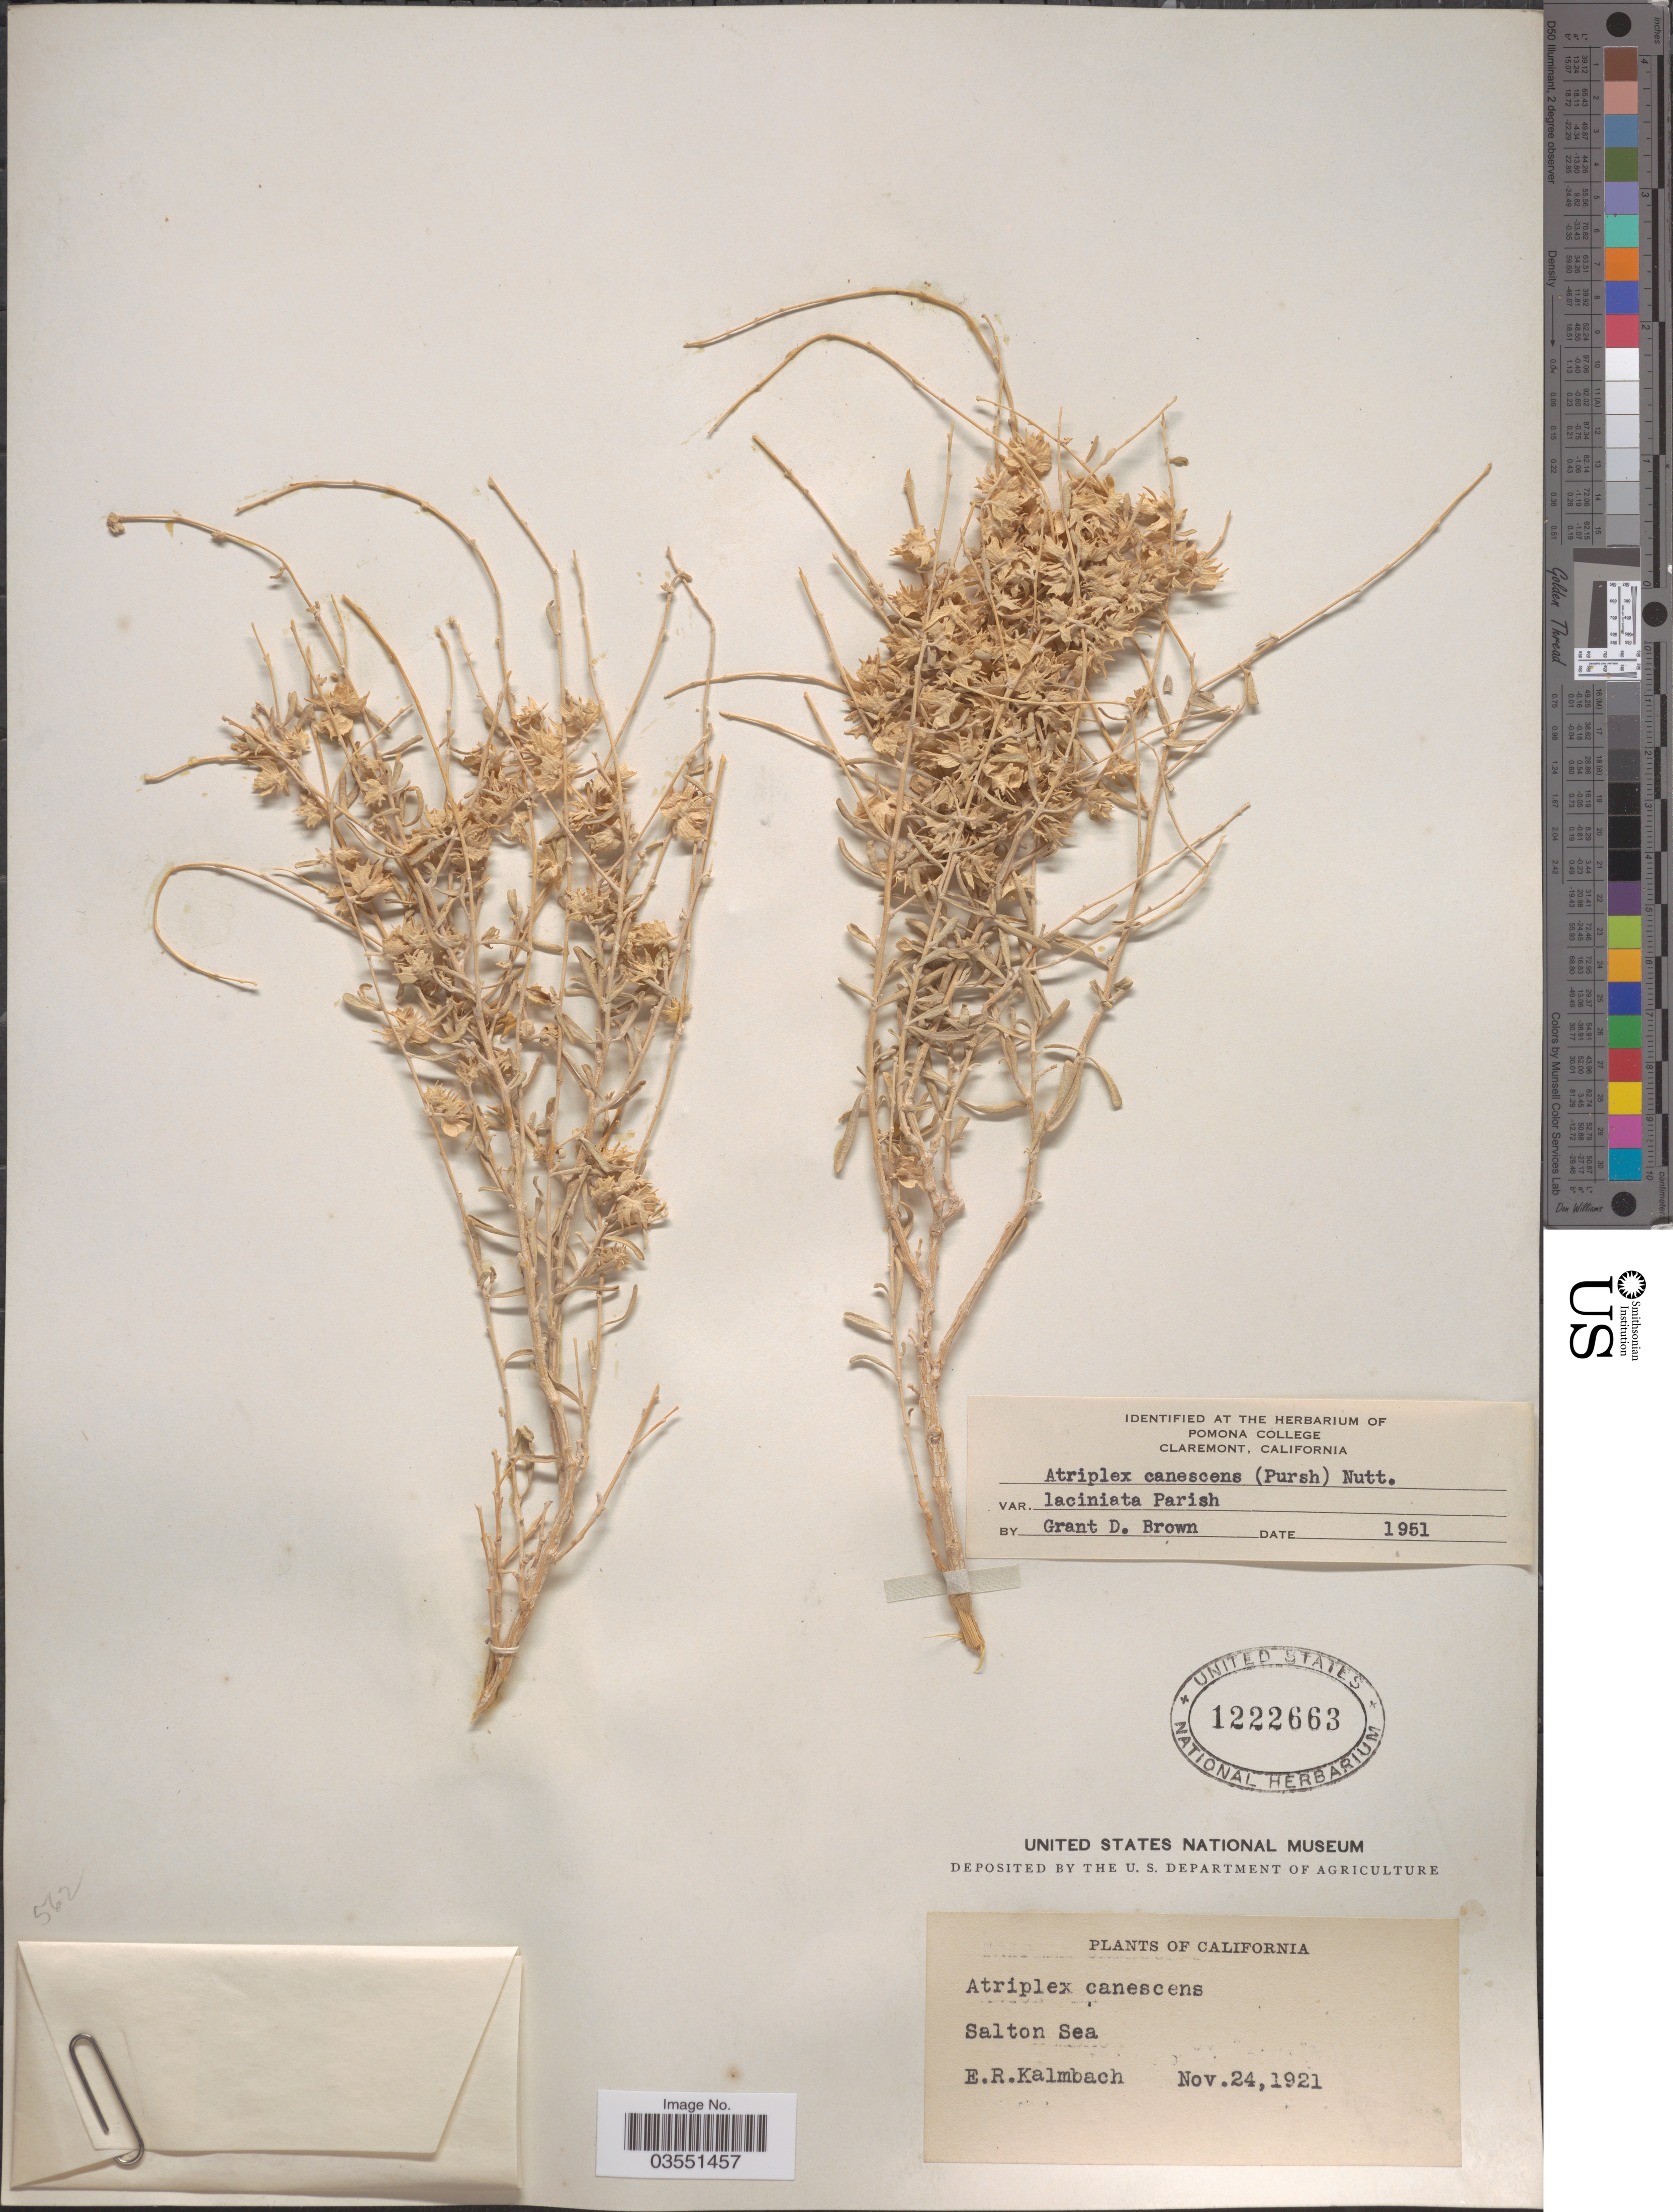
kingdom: Plantae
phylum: Tracheophyta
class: Magnoliopsida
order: Caryophyllales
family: Amaranthaceae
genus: Atriplex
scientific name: Atriplex canescens var. laciniata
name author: Parish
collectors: E. Kalmbach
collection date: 1921-11-24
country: United States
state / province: California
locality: Salton Sea.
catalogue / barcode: US 1222663